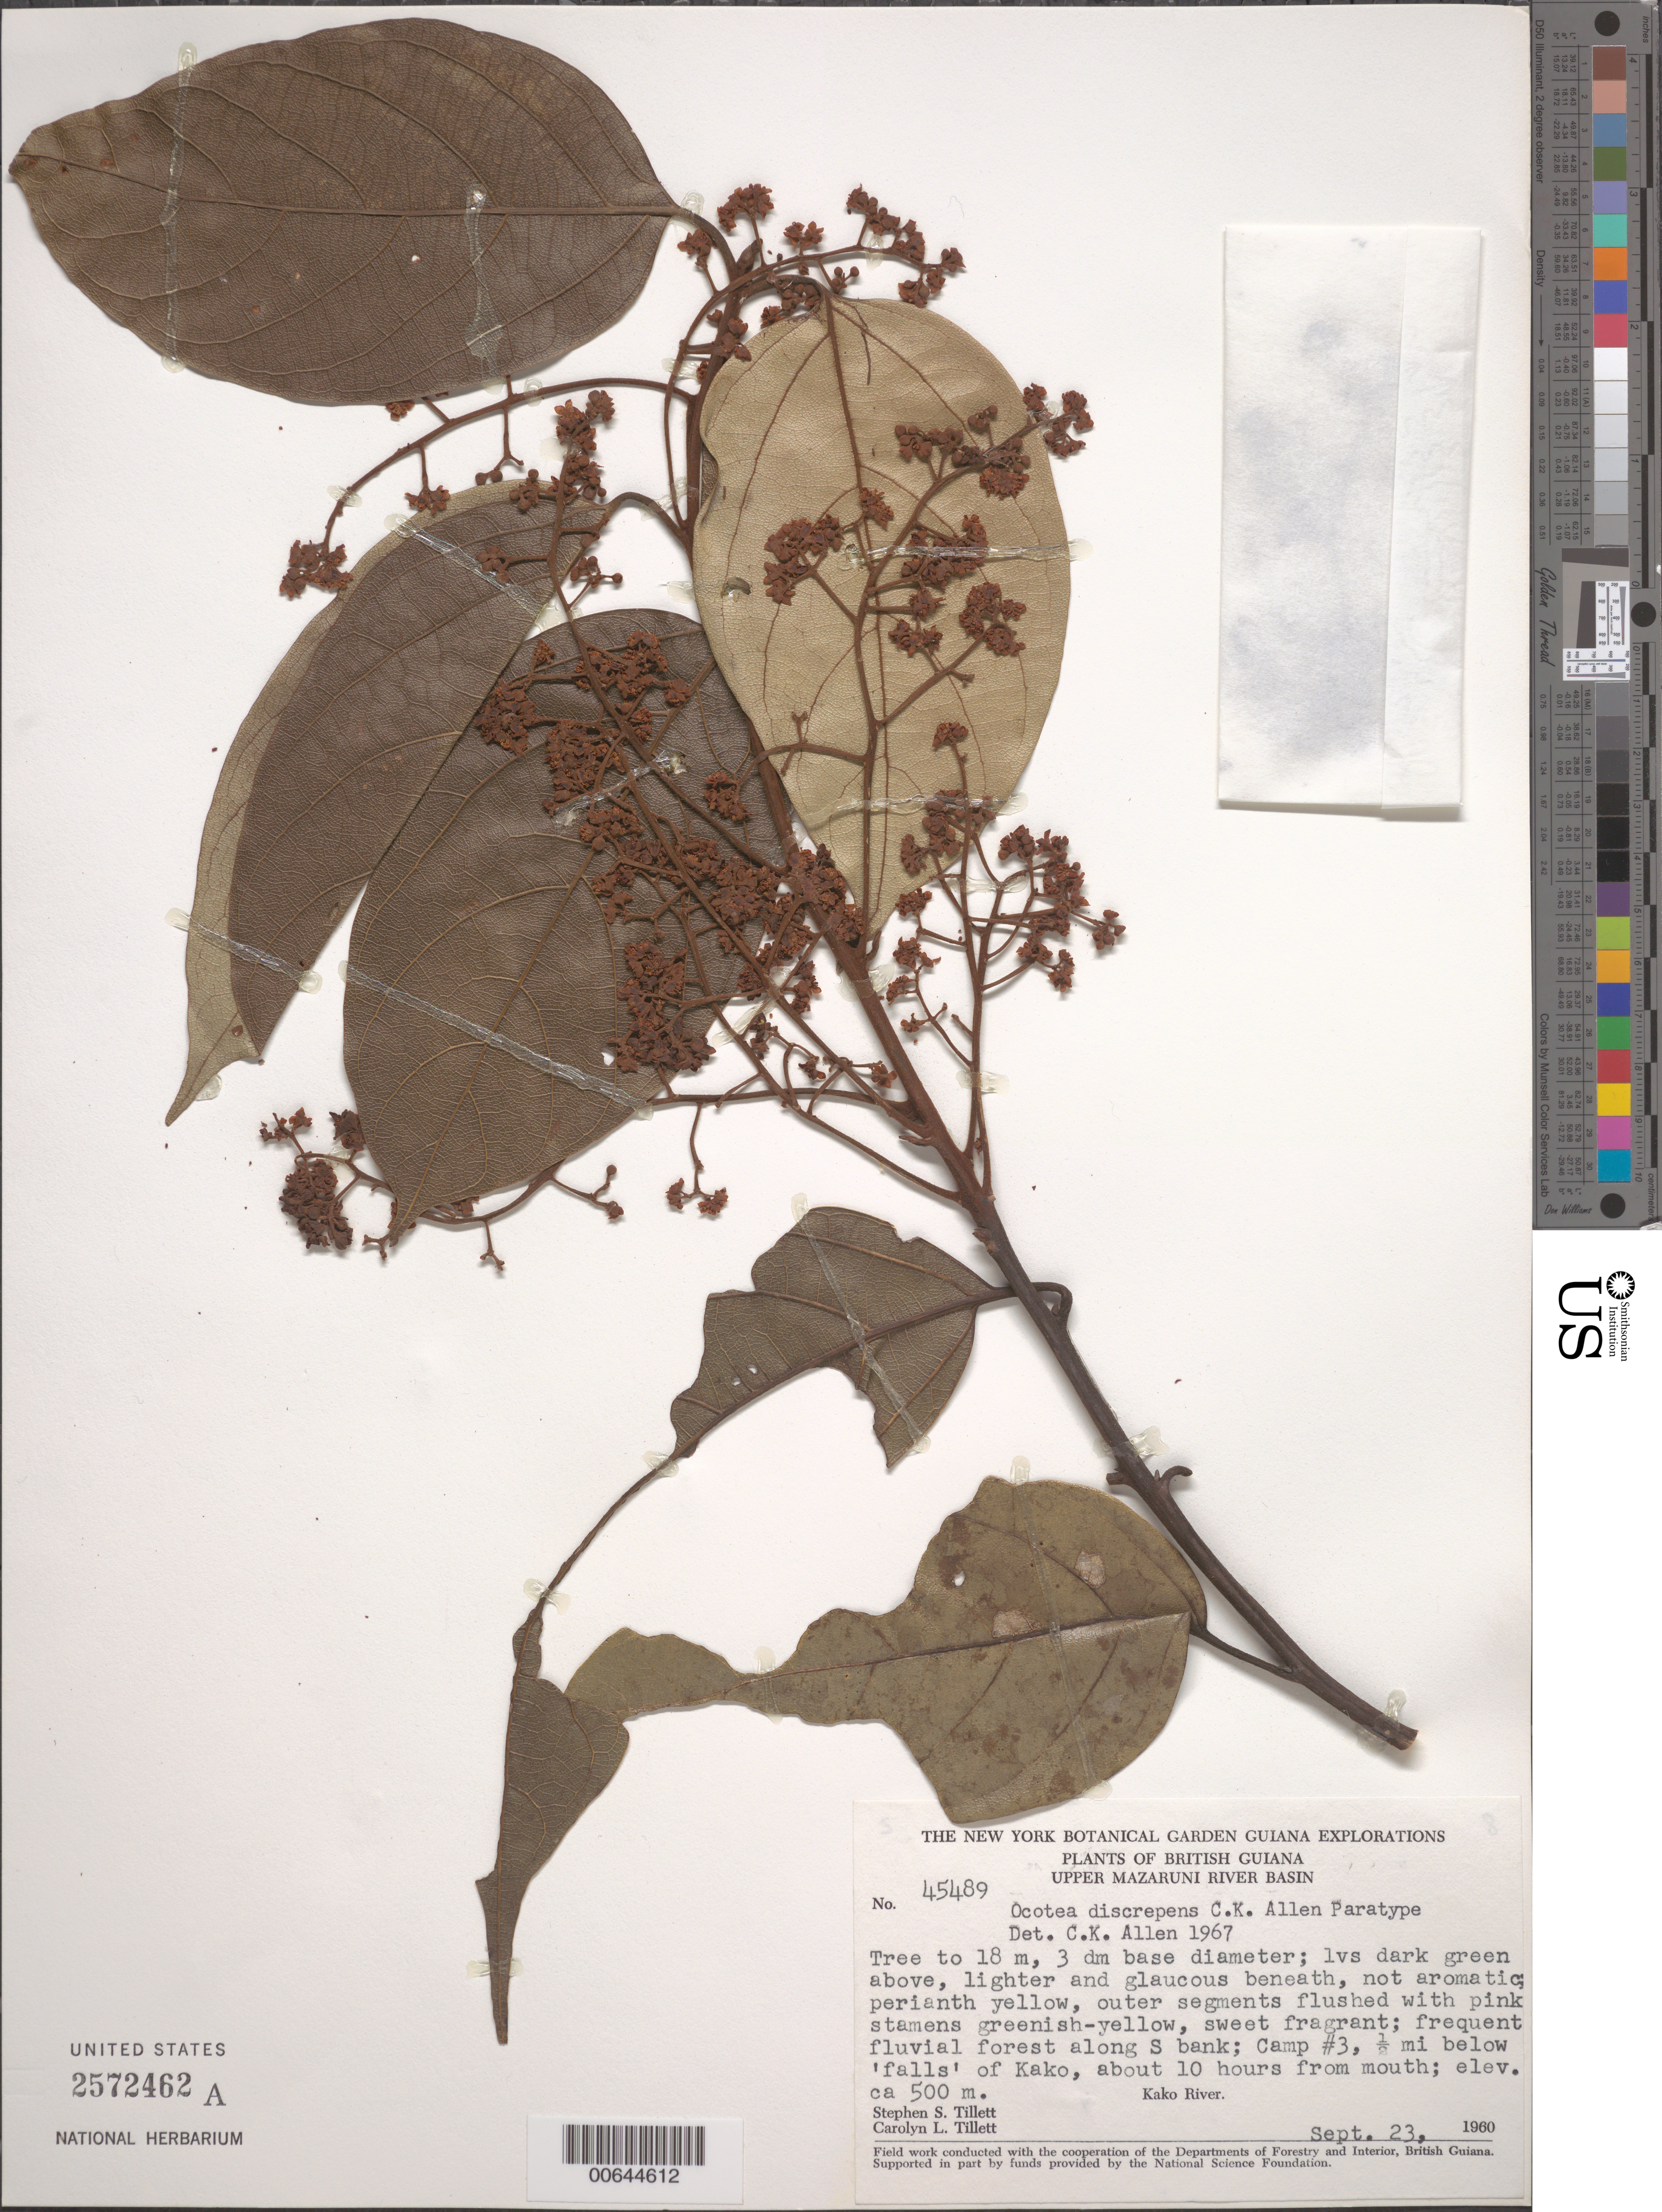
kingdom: Plantae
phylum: Tracheophyta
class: Magnoliopsida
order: Laurales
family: Lauraceae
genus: Ocotea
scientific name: Ocotea discrepens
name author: C.K. Allen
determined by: Allen, C. K.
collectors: S. S. Tillett, C. L. Tillett & R. Boyan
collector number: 45489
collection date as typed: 23-Sep-60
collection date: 1960-09-23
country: Guyana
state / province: Cuyuni-Mazaruni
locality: Camp #3, 1/2 mile below 'falls' of Kako R., S bank, about 10 hours from mouth, Upper Mazaruni R basin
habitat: Fluvial forest along S bank of Kako R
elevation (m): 500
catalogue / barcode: US 2572462A